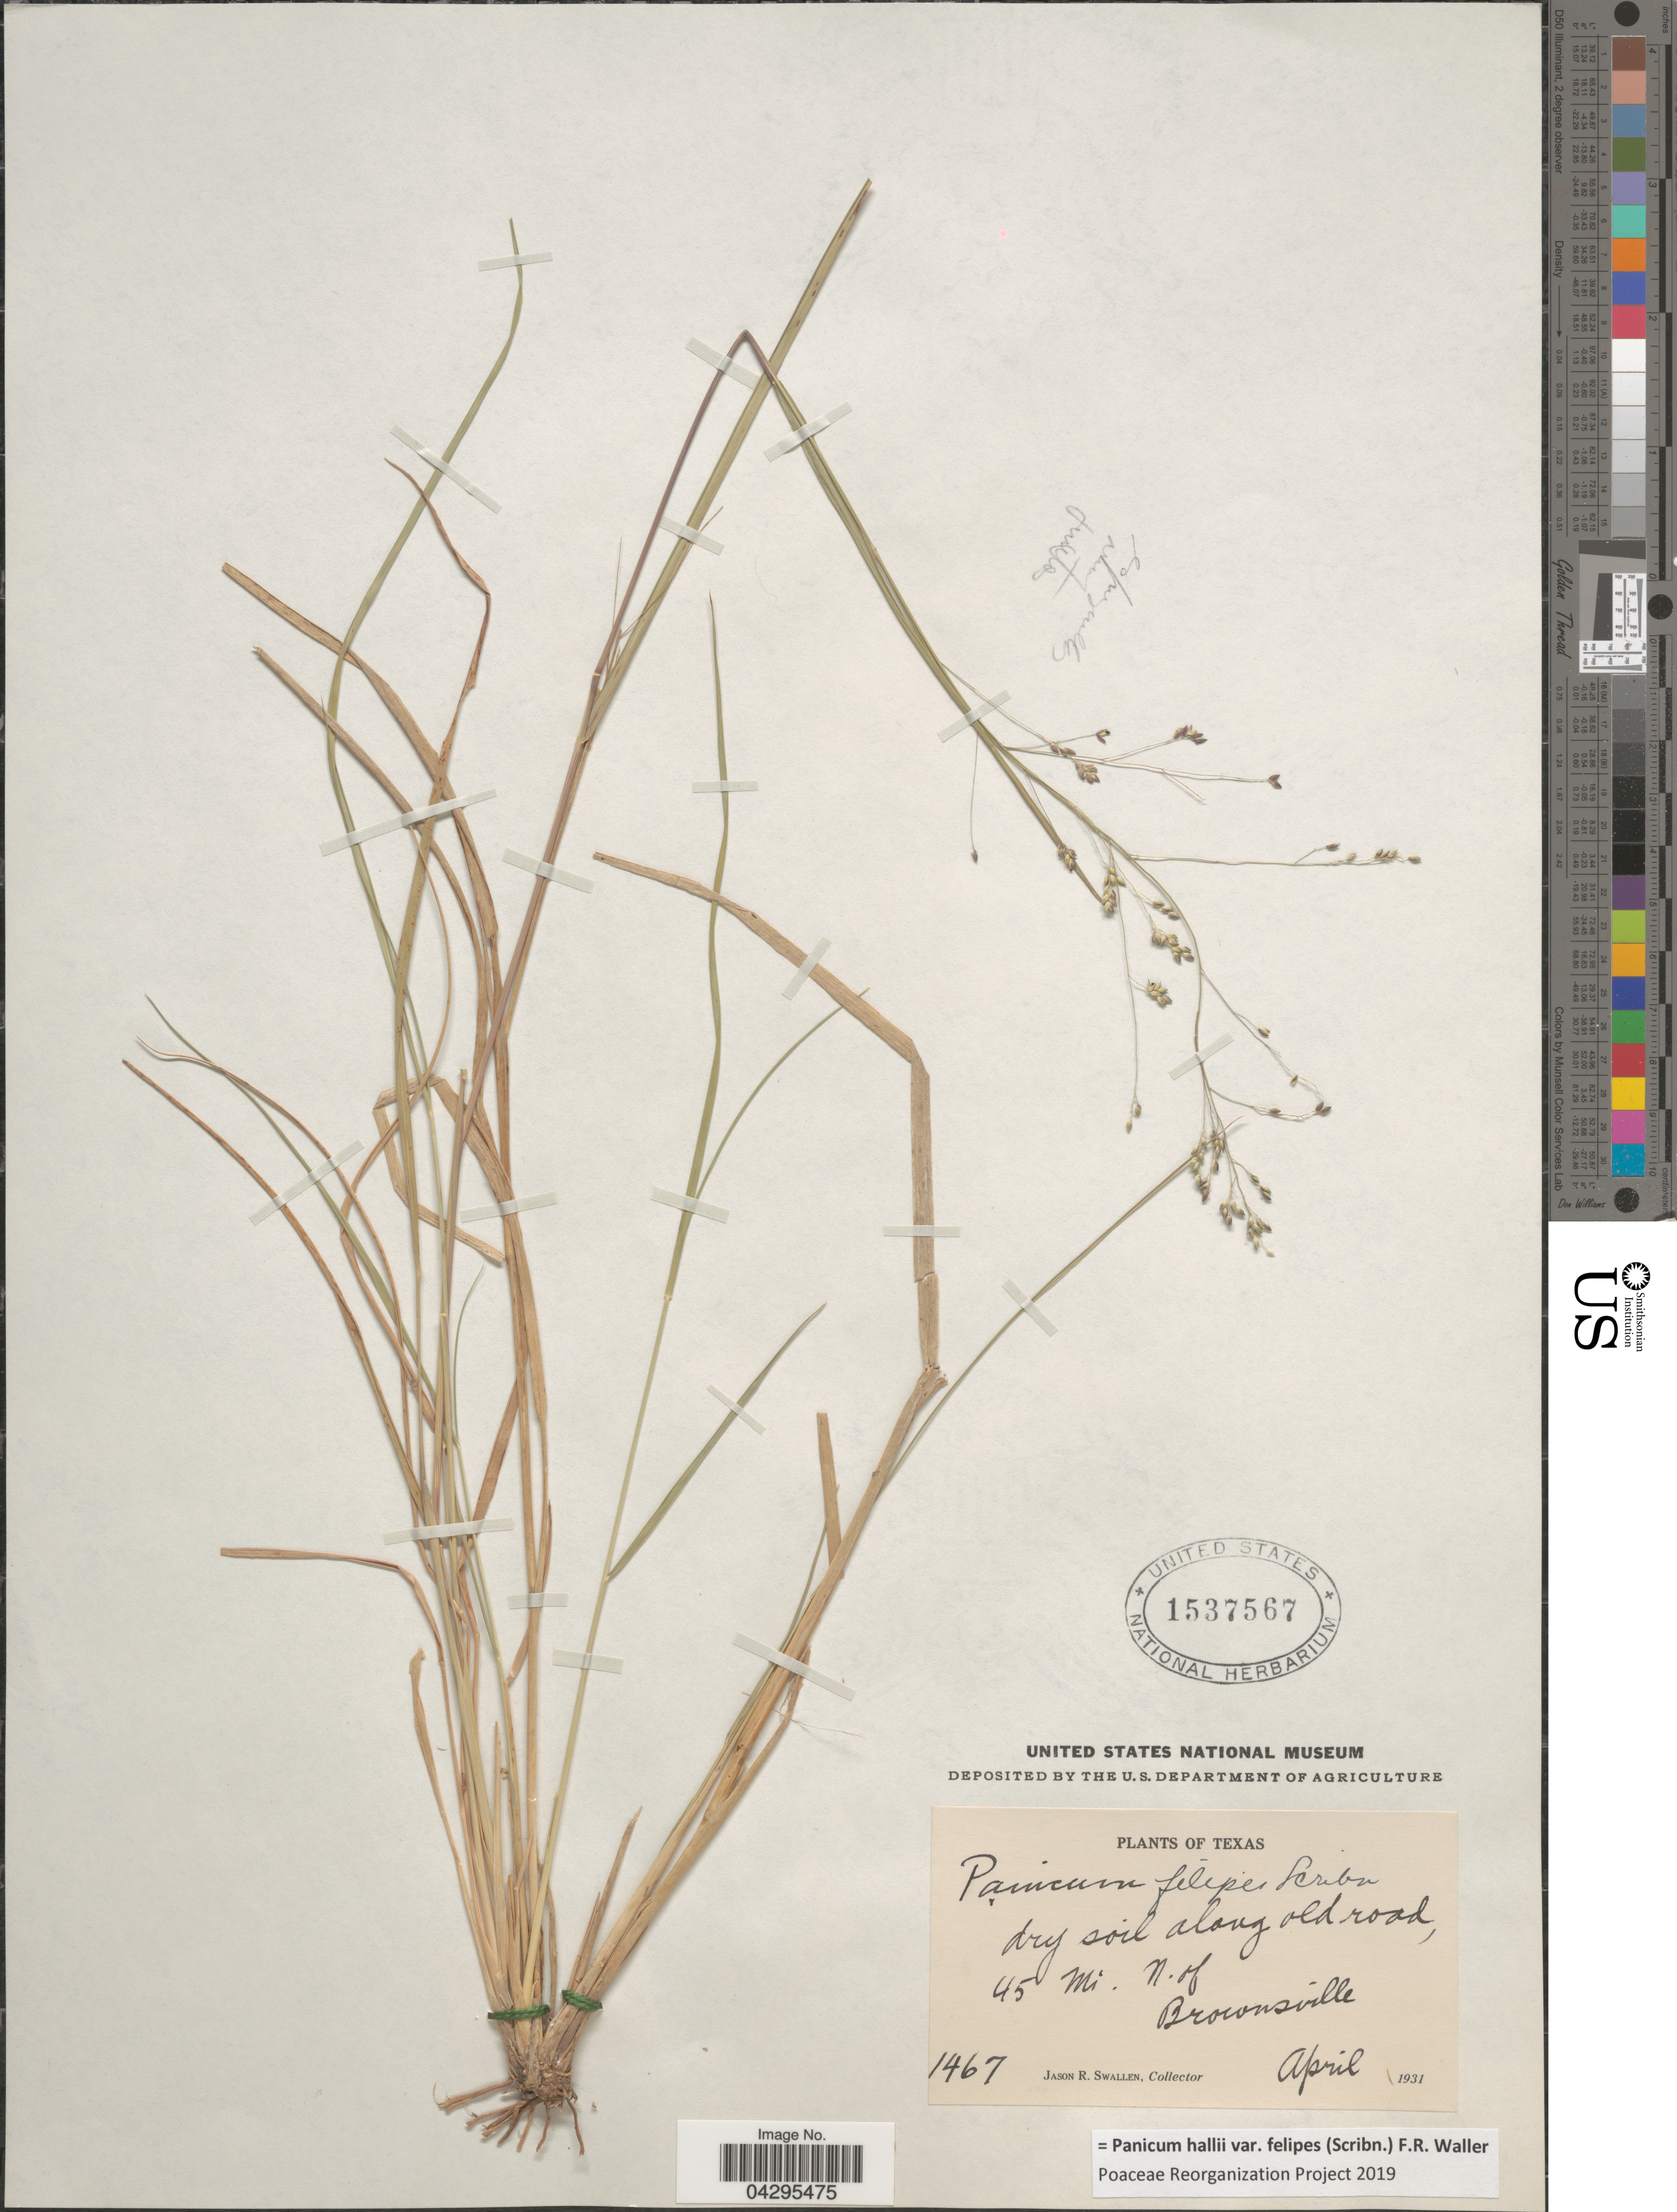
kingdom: Plantae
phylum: Tracheophyta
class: Liliopsida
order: Poales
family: Poaceae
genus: Panicum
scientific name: Panicum hallii var. felipes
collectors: J. R. Swallen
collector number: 1467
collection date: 1931-04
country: United States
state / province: Texas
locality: Dry soil along old road, 45 mi. N. of Brownsville.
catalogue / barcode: US 1537567